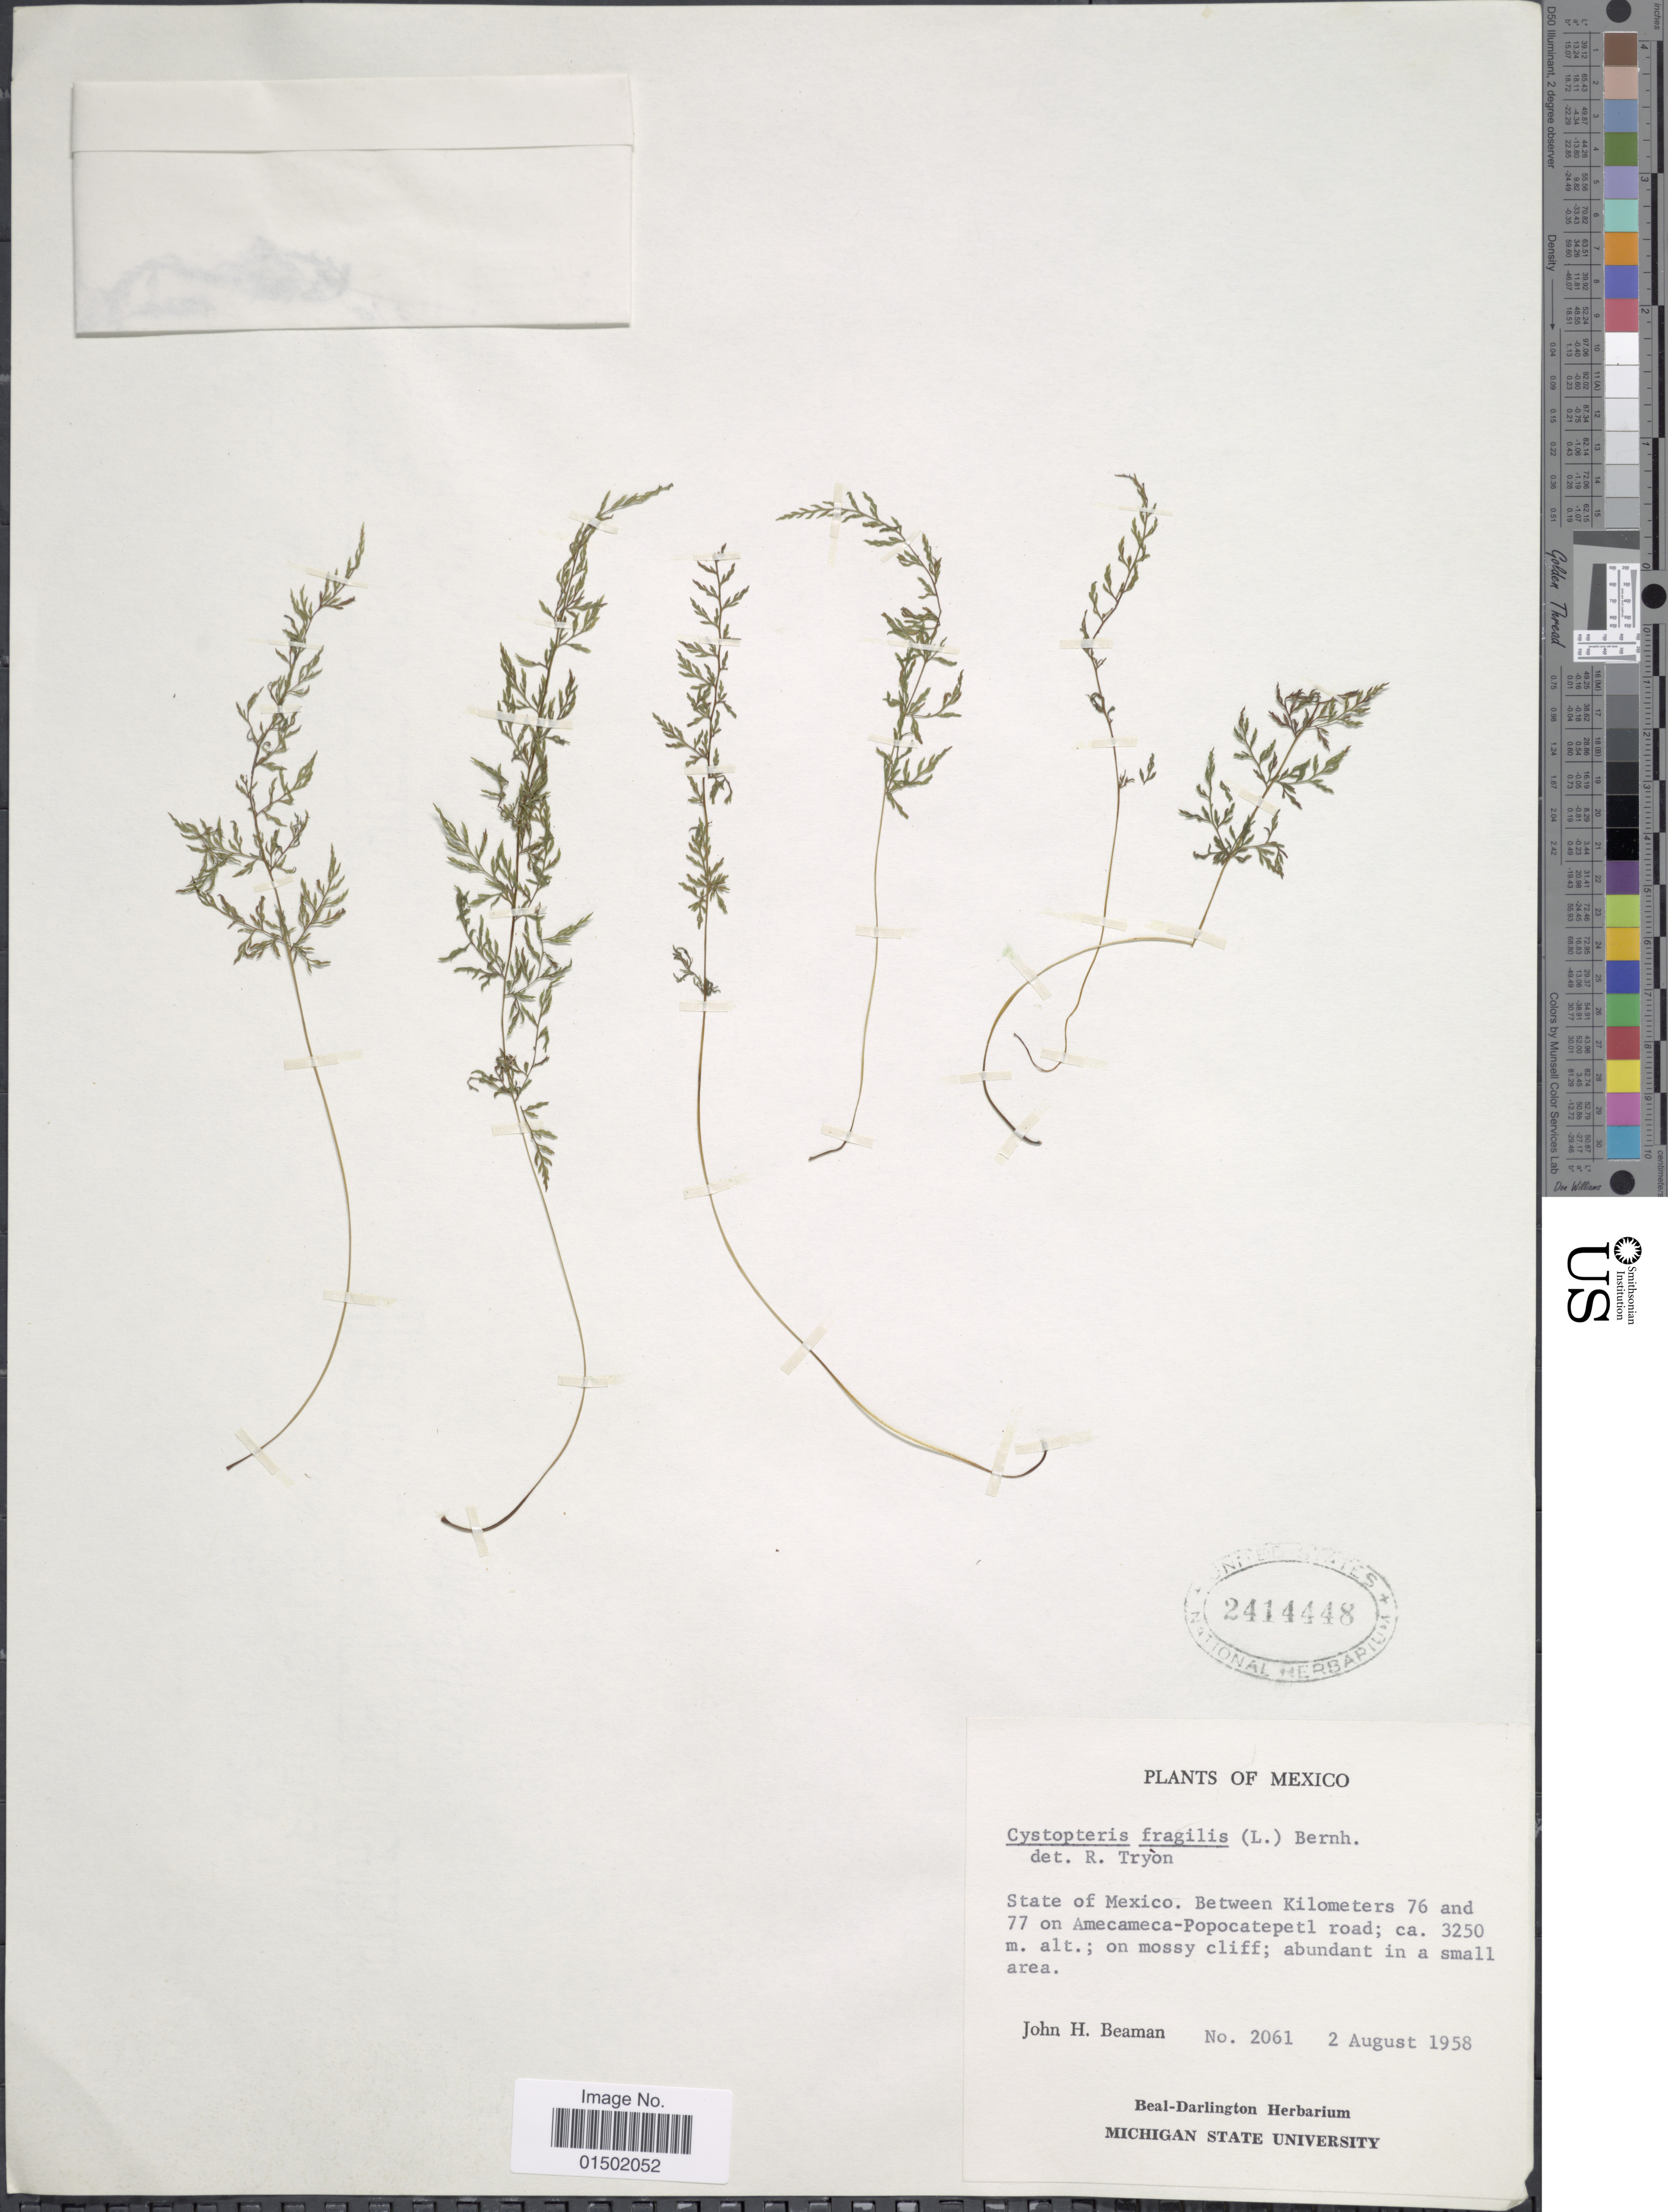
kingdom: Plantae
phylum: Tracheophyta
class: Polypodiopsida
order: Polypodiales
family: Cystopteridaceae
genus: Cystopteris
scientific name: Cystopteris fragilis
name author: (L.) Bernh.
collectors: J. H. Beaman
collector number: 2061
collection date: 1958-08-02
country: Mexico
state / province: México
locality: Between Kilometers 76 and 77 on Amecameca-Popocatepetl road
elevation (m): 3250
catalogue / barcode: US 2414448